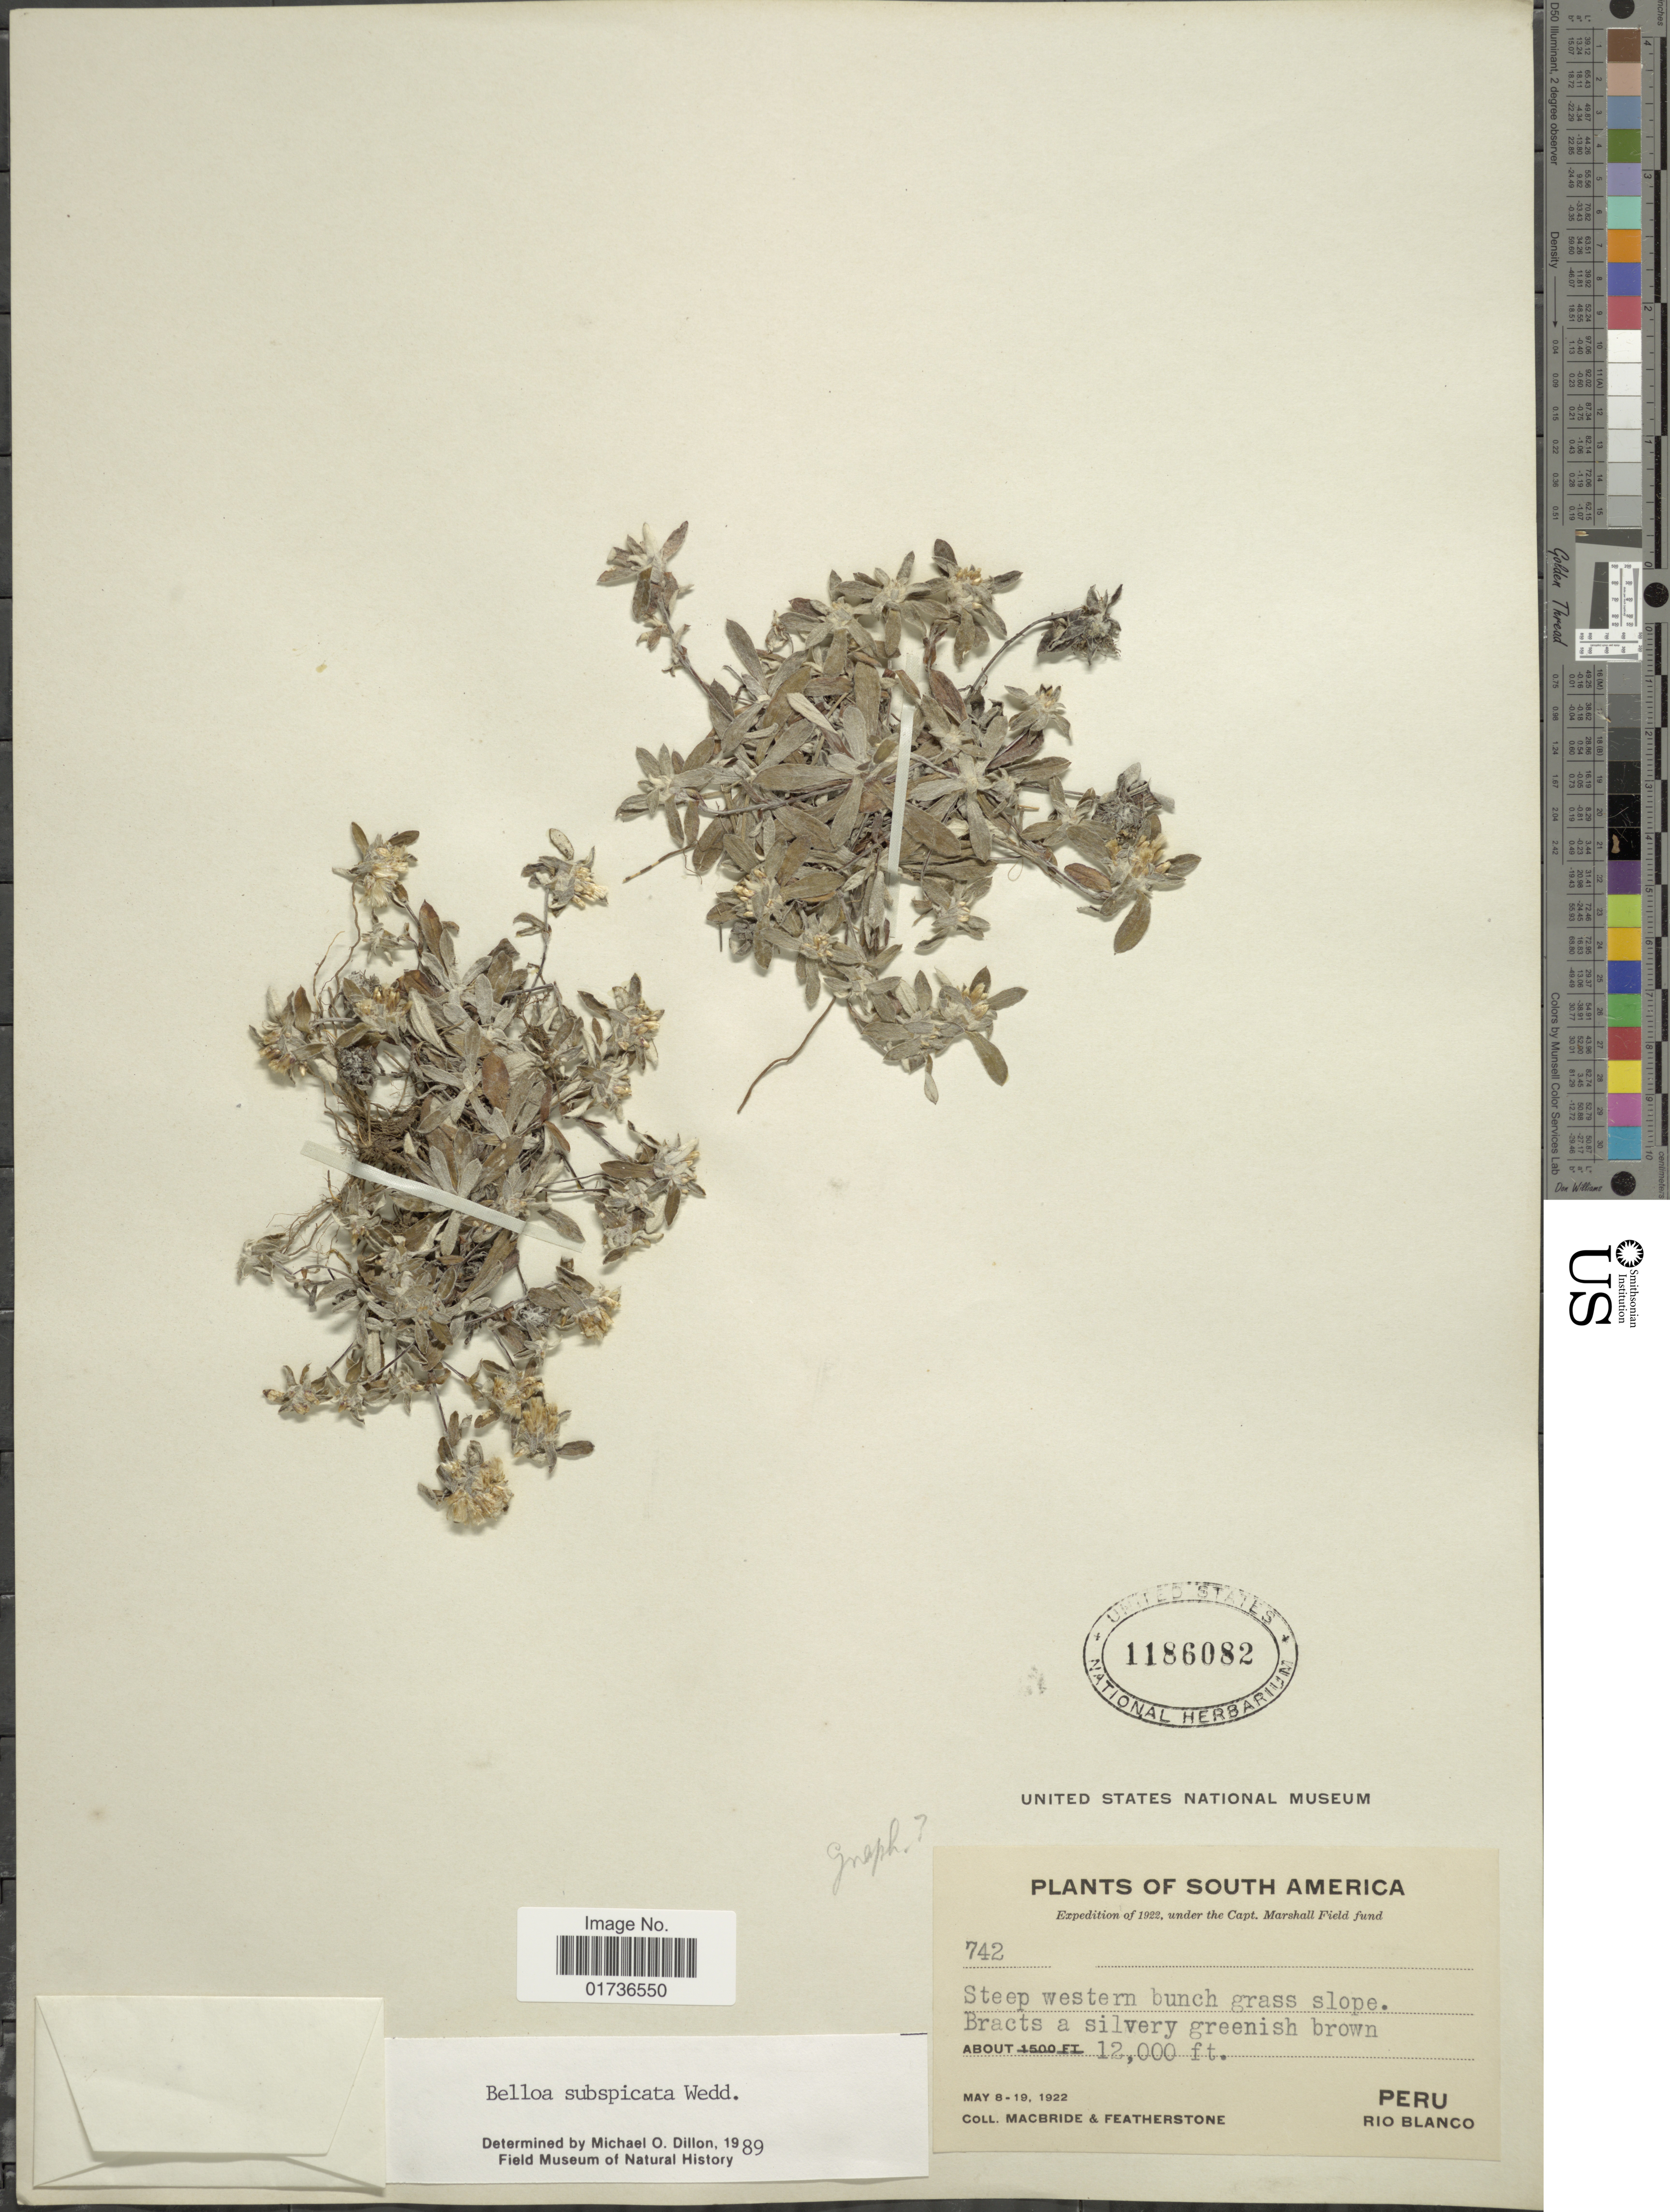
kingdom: Plantae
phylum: Tracheophyta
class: Magnoliopsida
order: Asterales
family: Asteraceae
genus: Mniodes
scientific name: Mniodes subspicata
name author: (Wedd.) S.E. Freire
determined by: Dillon, M. O.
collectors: Macbride, -- & -. Featherstone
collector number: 742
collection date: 1922-05-08/1922-05-19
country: Peru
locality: Steep western brunch grass slope. Rio Blanco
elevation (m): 3658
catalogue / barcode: US 1186082